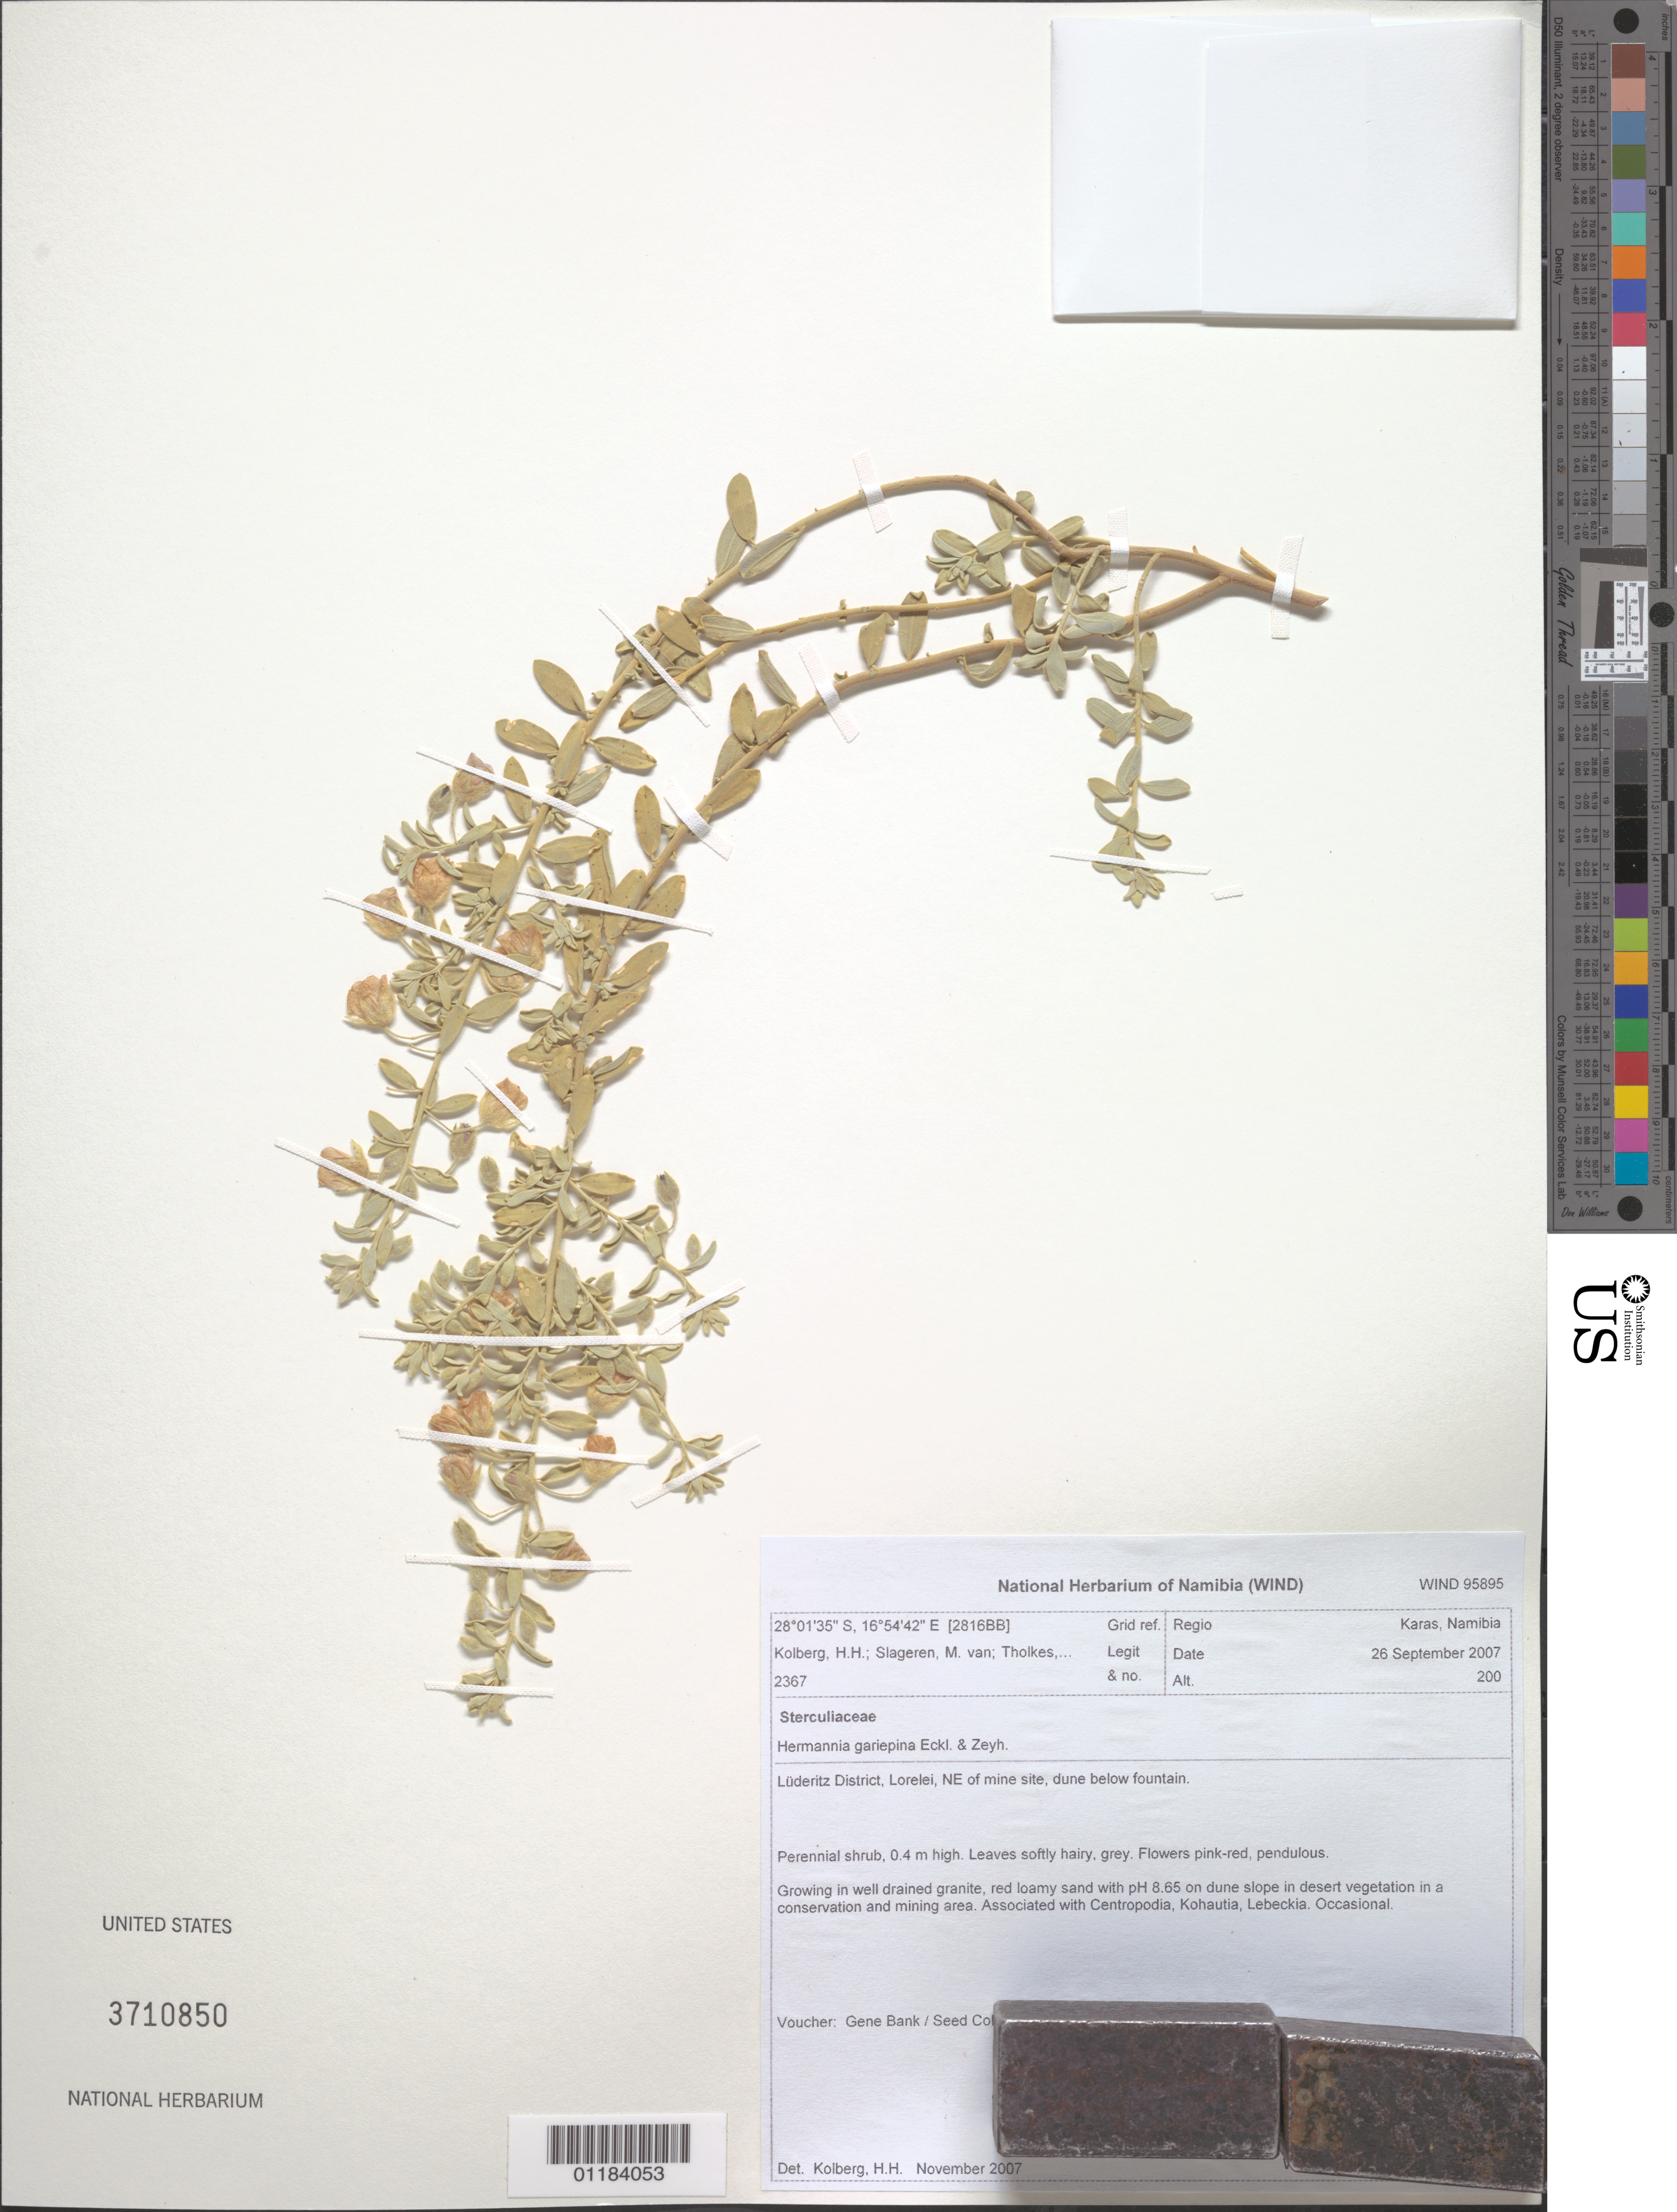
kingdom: Plantae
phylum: Tracheophyta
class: Magnoliopsida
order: Malvales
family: Malvaceae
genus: Hermannia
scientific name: Hermannia gariepina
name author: Eckl. & Zeyh.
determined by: Kolberg, H. H.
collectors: H. H. Kolberg, M. Slageren & T. Tholkes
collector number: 2367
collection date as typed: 26 September 2007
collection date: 2007-09-26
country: Namibia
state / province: Karas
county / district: Luderitz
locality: Lorelei, NE of mine site, dune below fountain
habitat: well drained granite, red loamy sand with pH 8.65 on dune slope in desert vegetation in a conservation and mining area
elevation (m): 200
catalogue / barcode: US 3710850